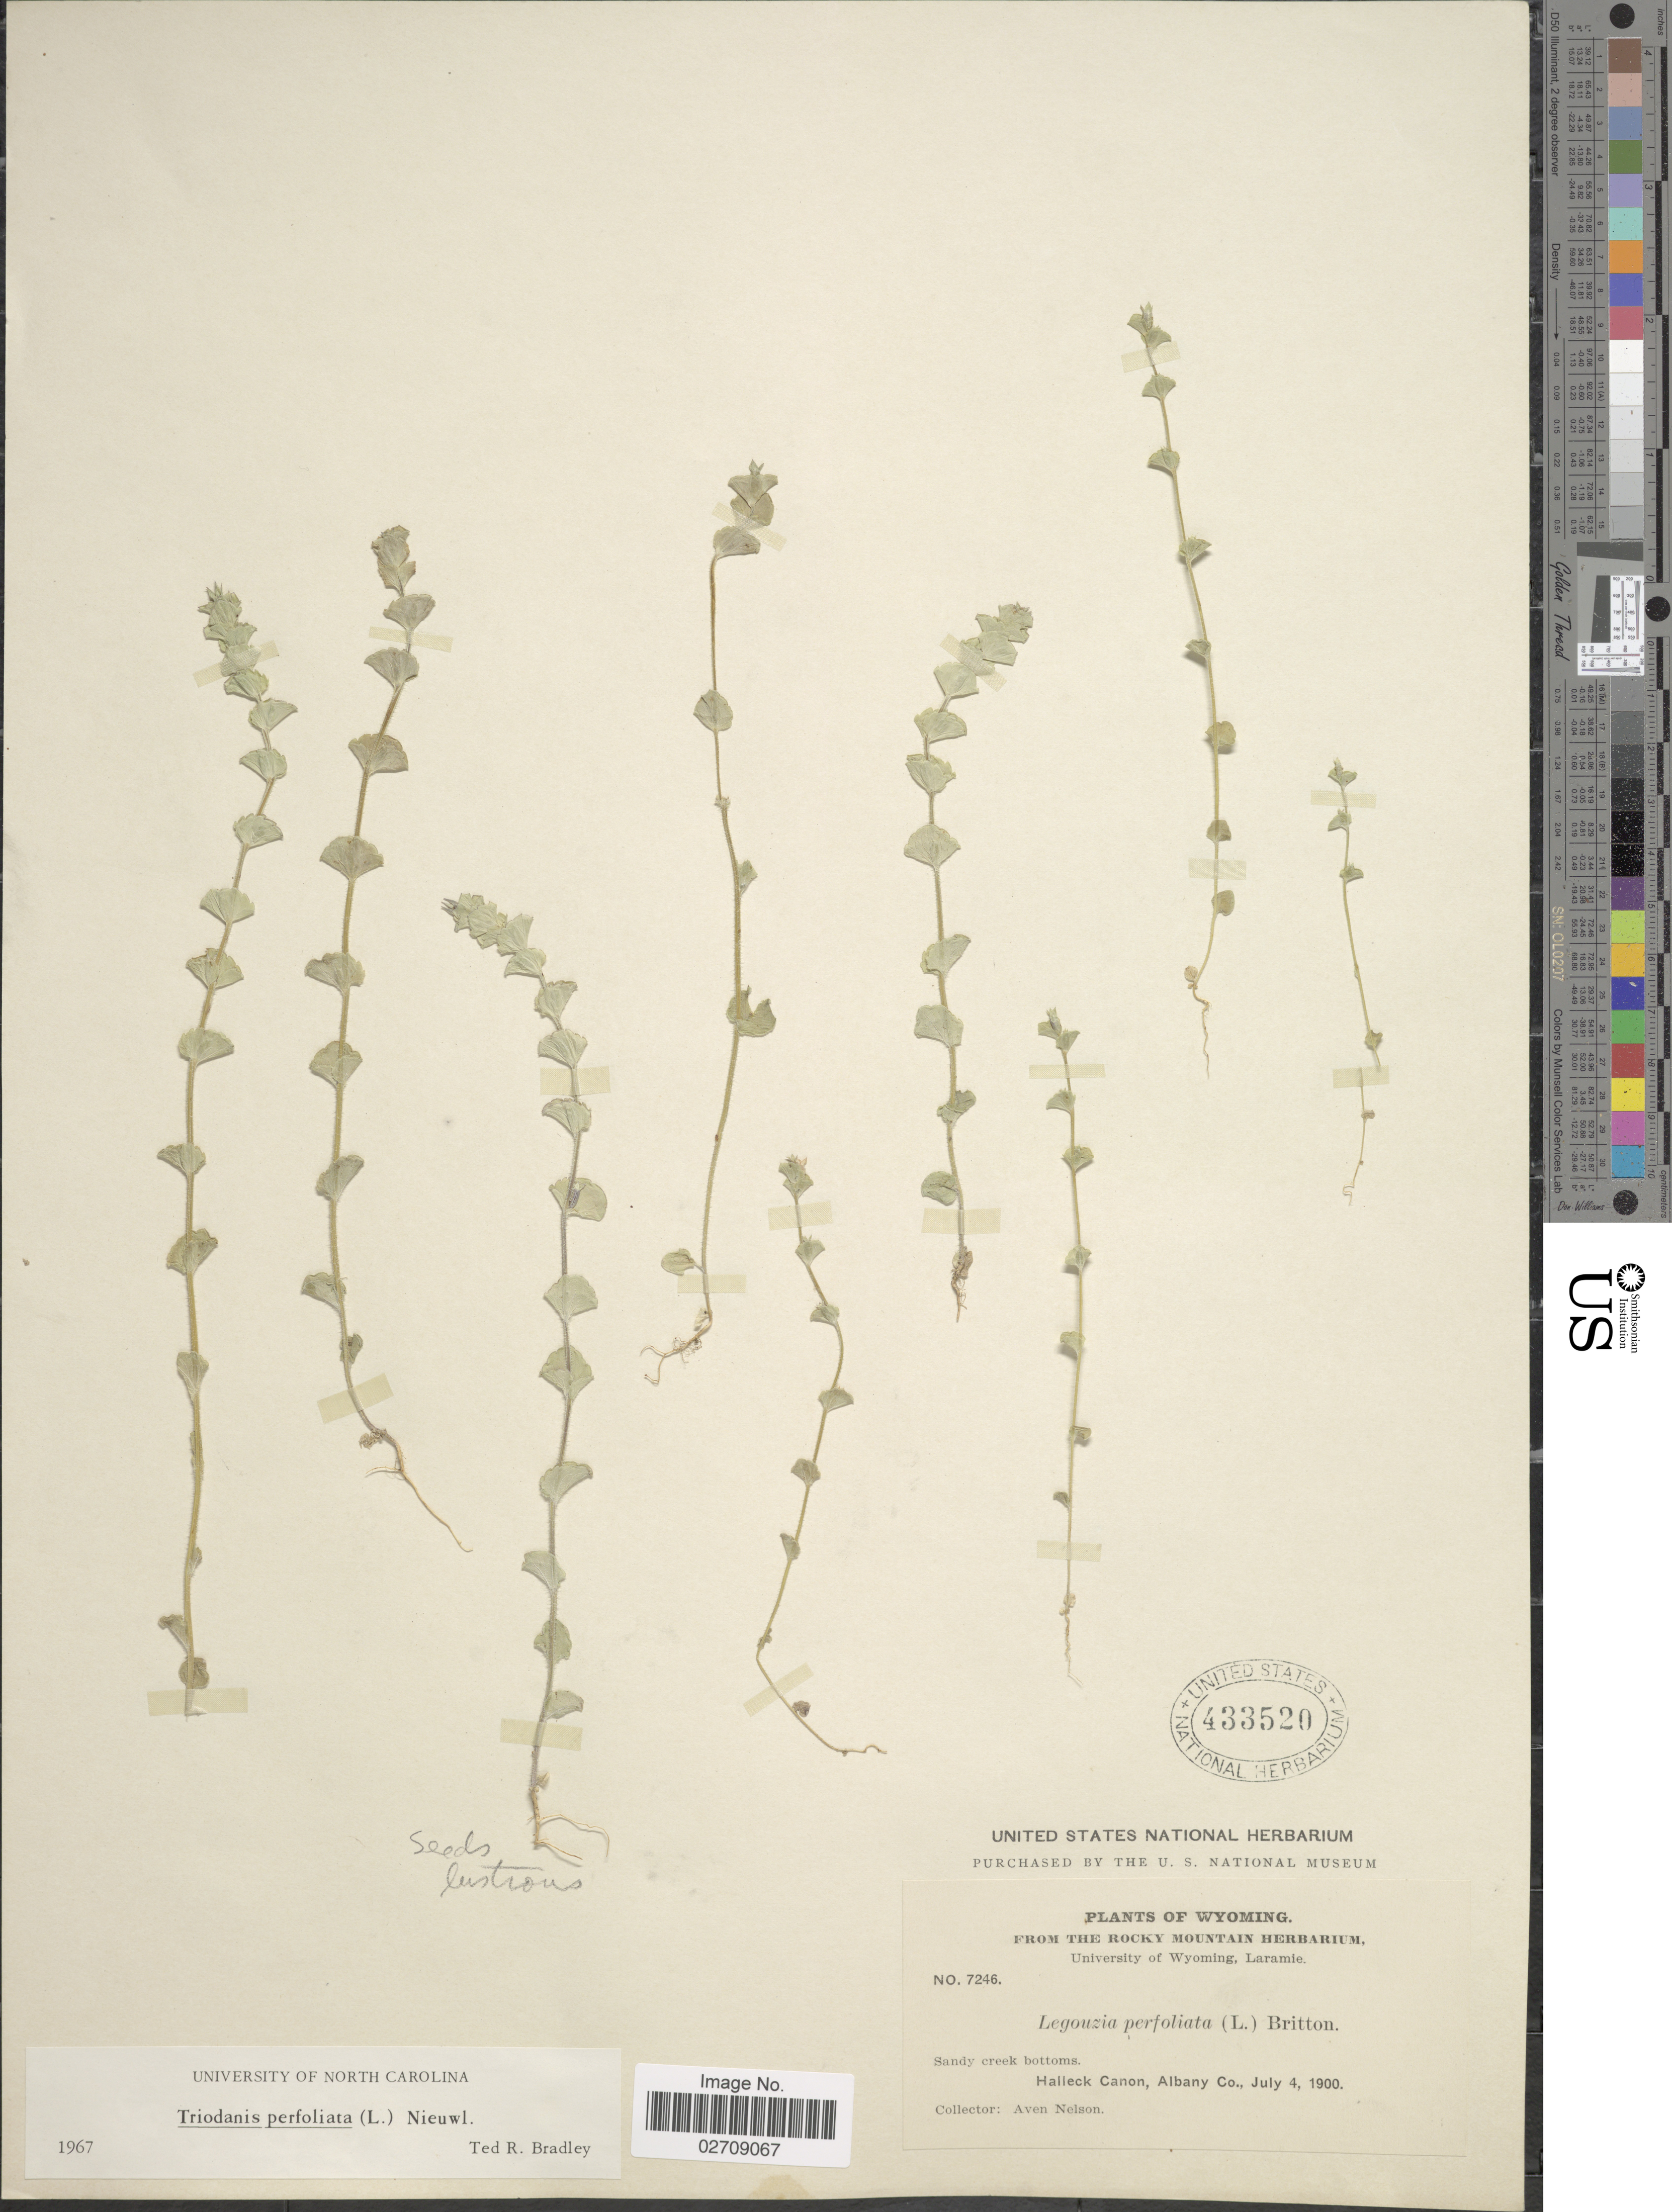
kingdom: Plantae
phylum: Tracheophyta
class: Magnoliopsida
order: Asterales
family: Campanulaceae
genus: Triodanis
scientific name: Triodanis perfoliata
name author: (L.) Nieuwl.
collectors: A. Nelson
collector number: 7246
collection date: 1900-07-04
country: United States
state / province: Wyoming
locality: Halleck Canon, Albany Co.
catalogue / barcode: US 433520